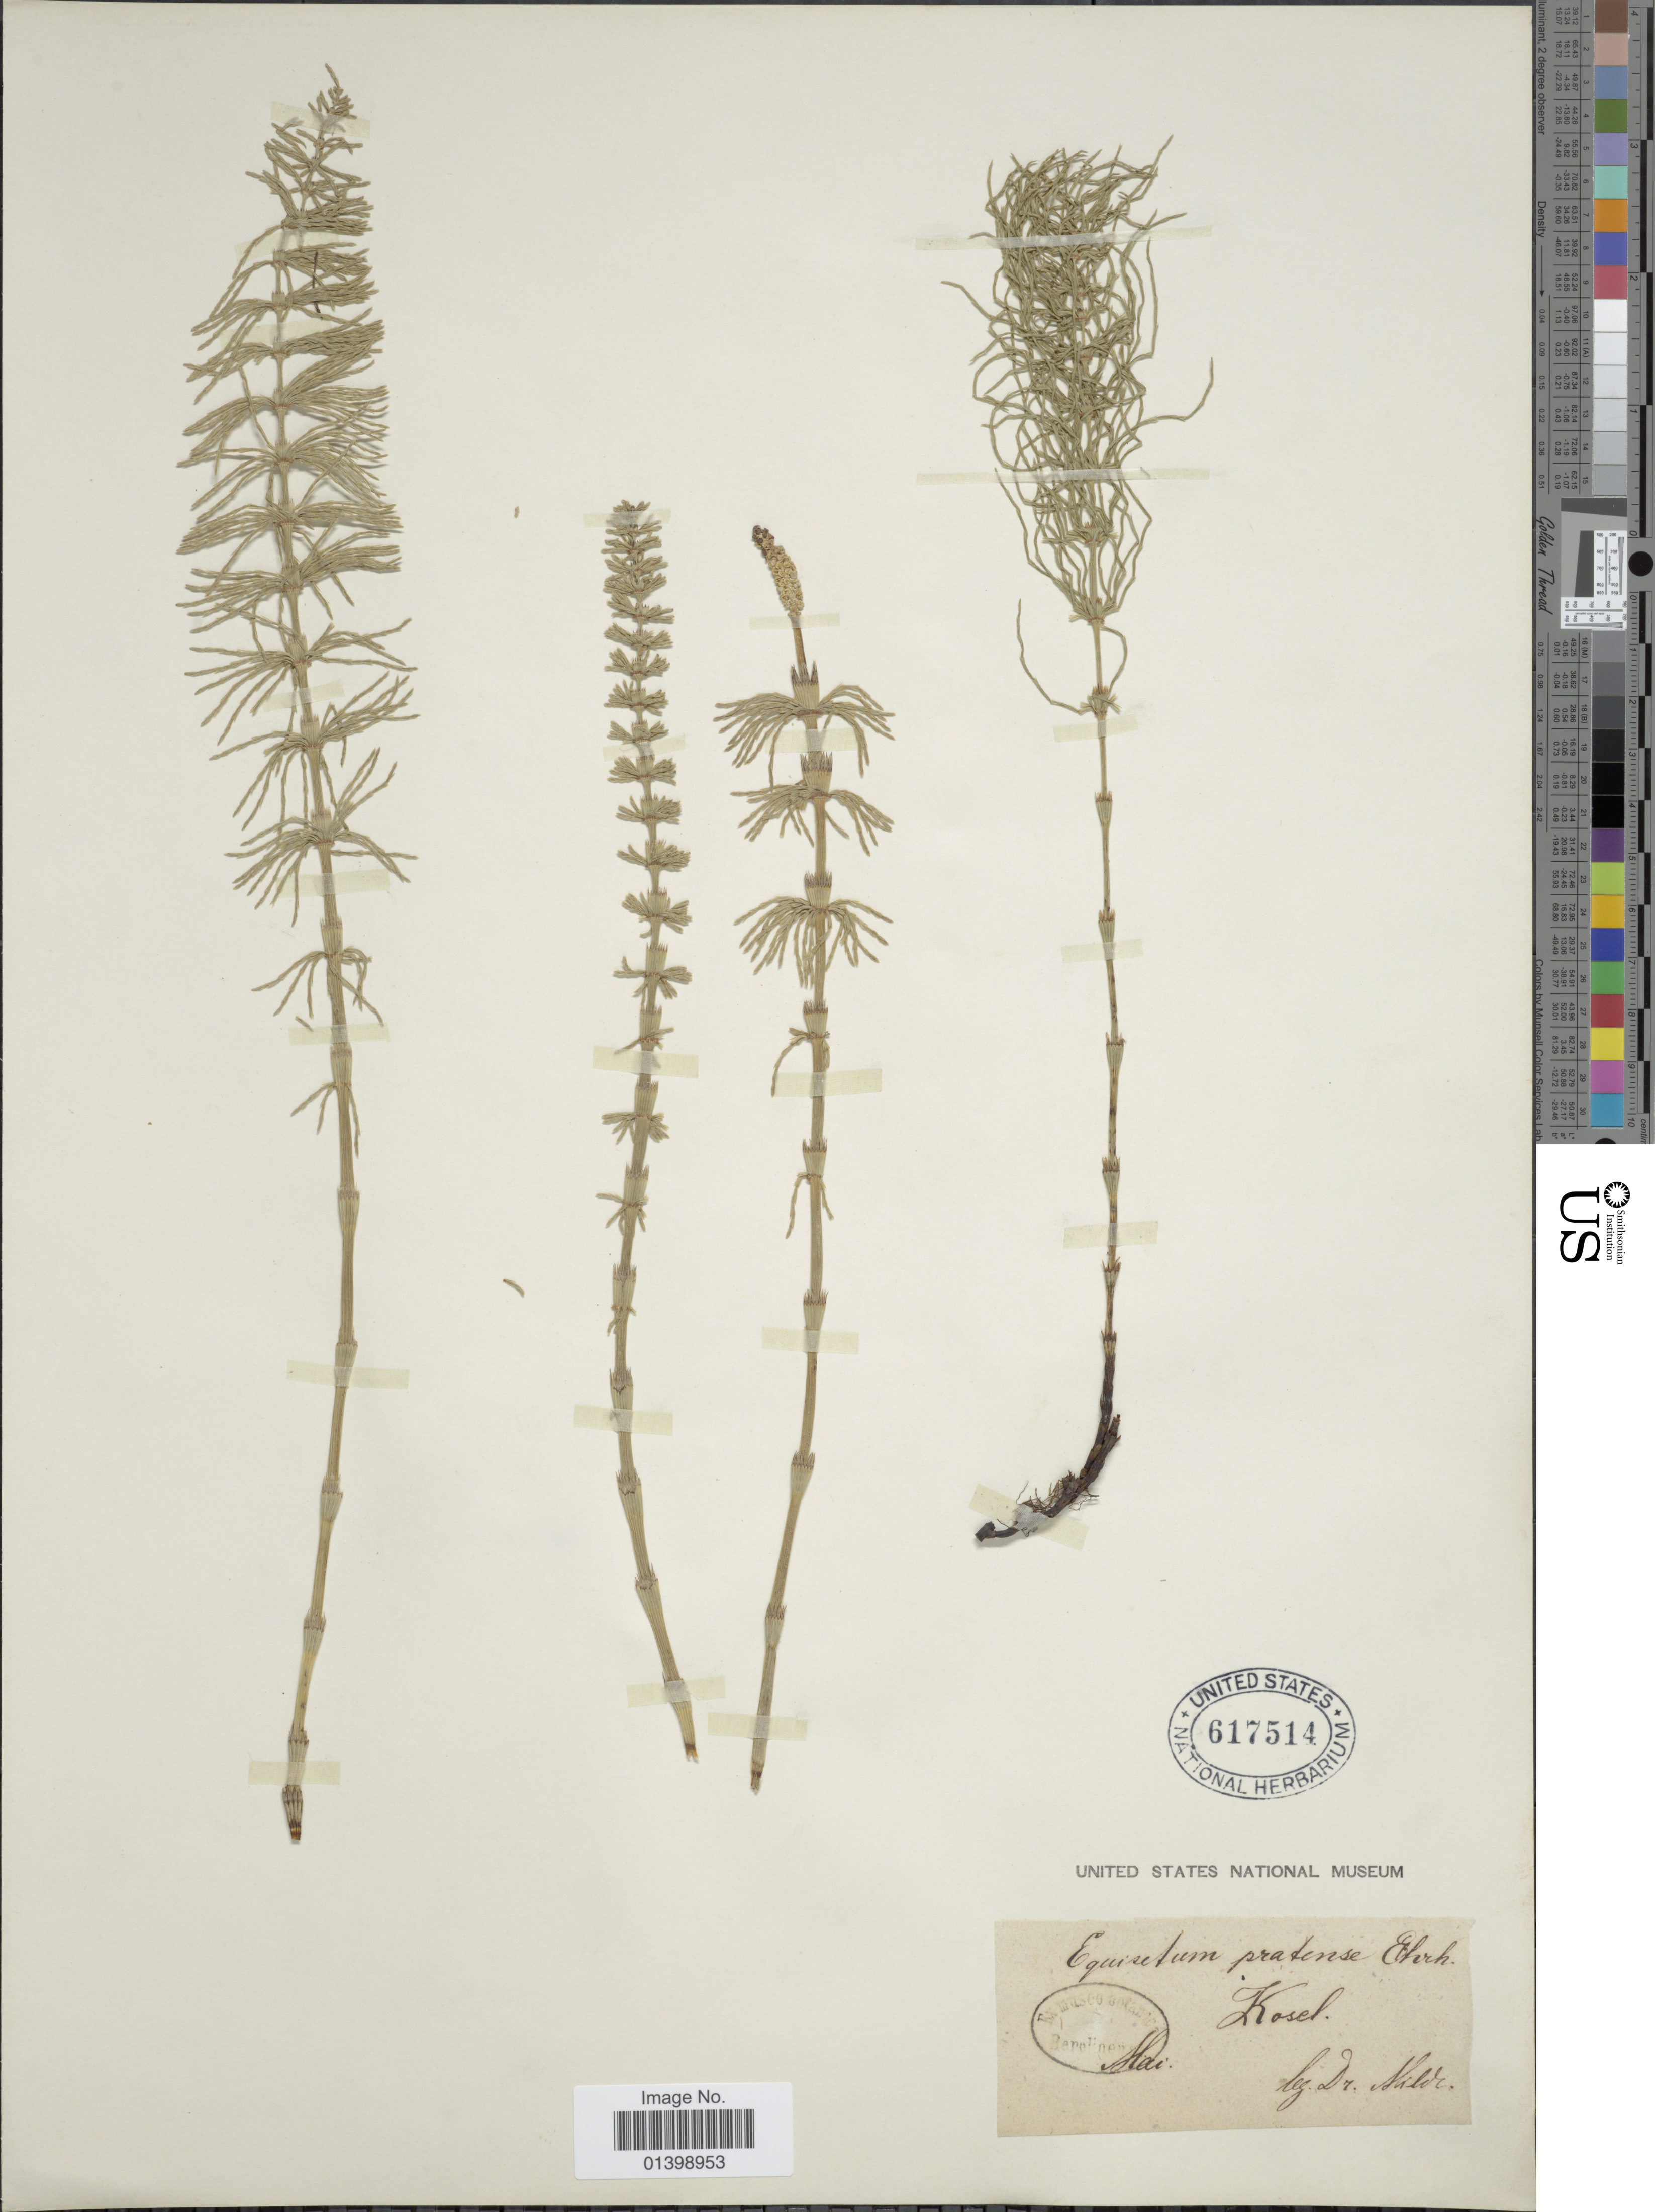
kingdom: Plantae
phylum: Tracheophyta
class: Polypodiopsida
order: Equisetales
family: Equisetaceae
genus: Equisetum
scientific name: Equisetum pratense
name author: Ehrh.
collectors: D. Milde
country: Germany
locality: Kosel [interpreted]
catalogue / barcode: US 617514